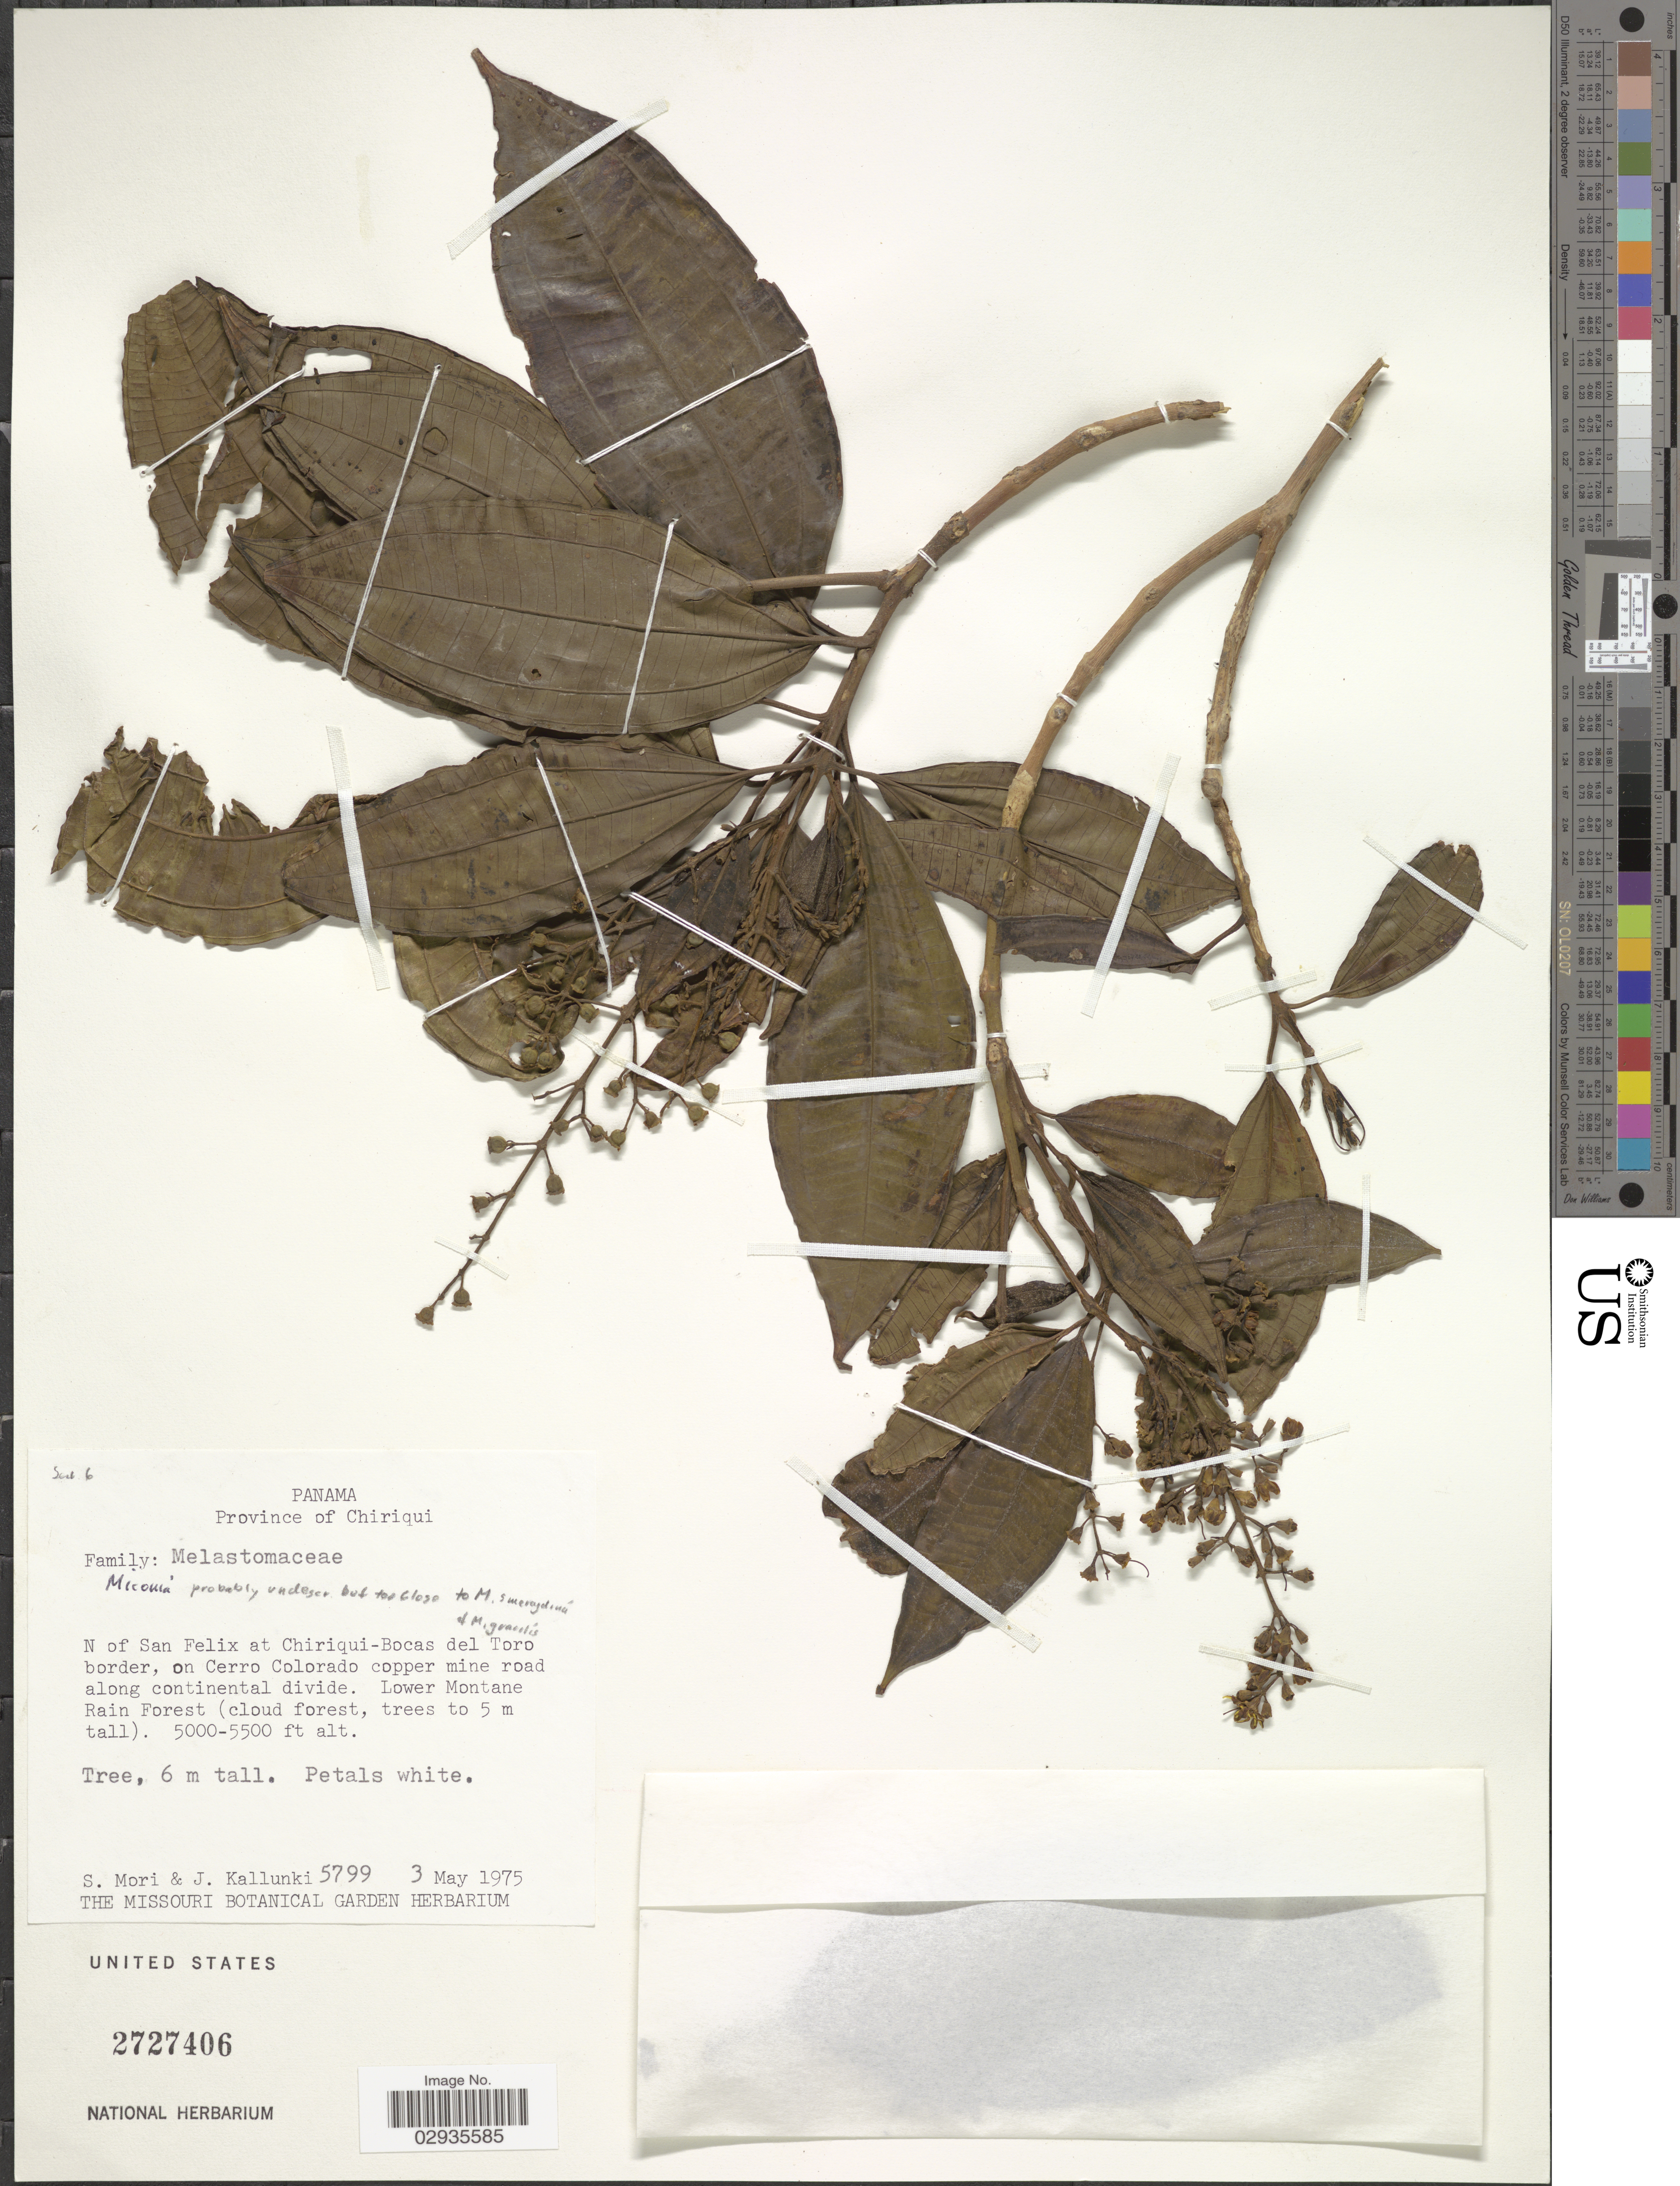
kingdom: Plantae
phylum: Tracheophyta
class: Magnoliopsida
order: Myrtales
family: Melastomataceae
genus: Miconia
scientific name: Miconia sp.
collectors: S. Mori & J. Kallunki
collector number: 5799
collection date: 1975-05-03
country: Panama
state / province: Chiriqui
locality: N of San Felix at Chiriqui-Bocas del Toro border, on Cerro Colorado copper mine road along continental divide.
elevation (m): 1524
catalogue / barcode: US 2727406